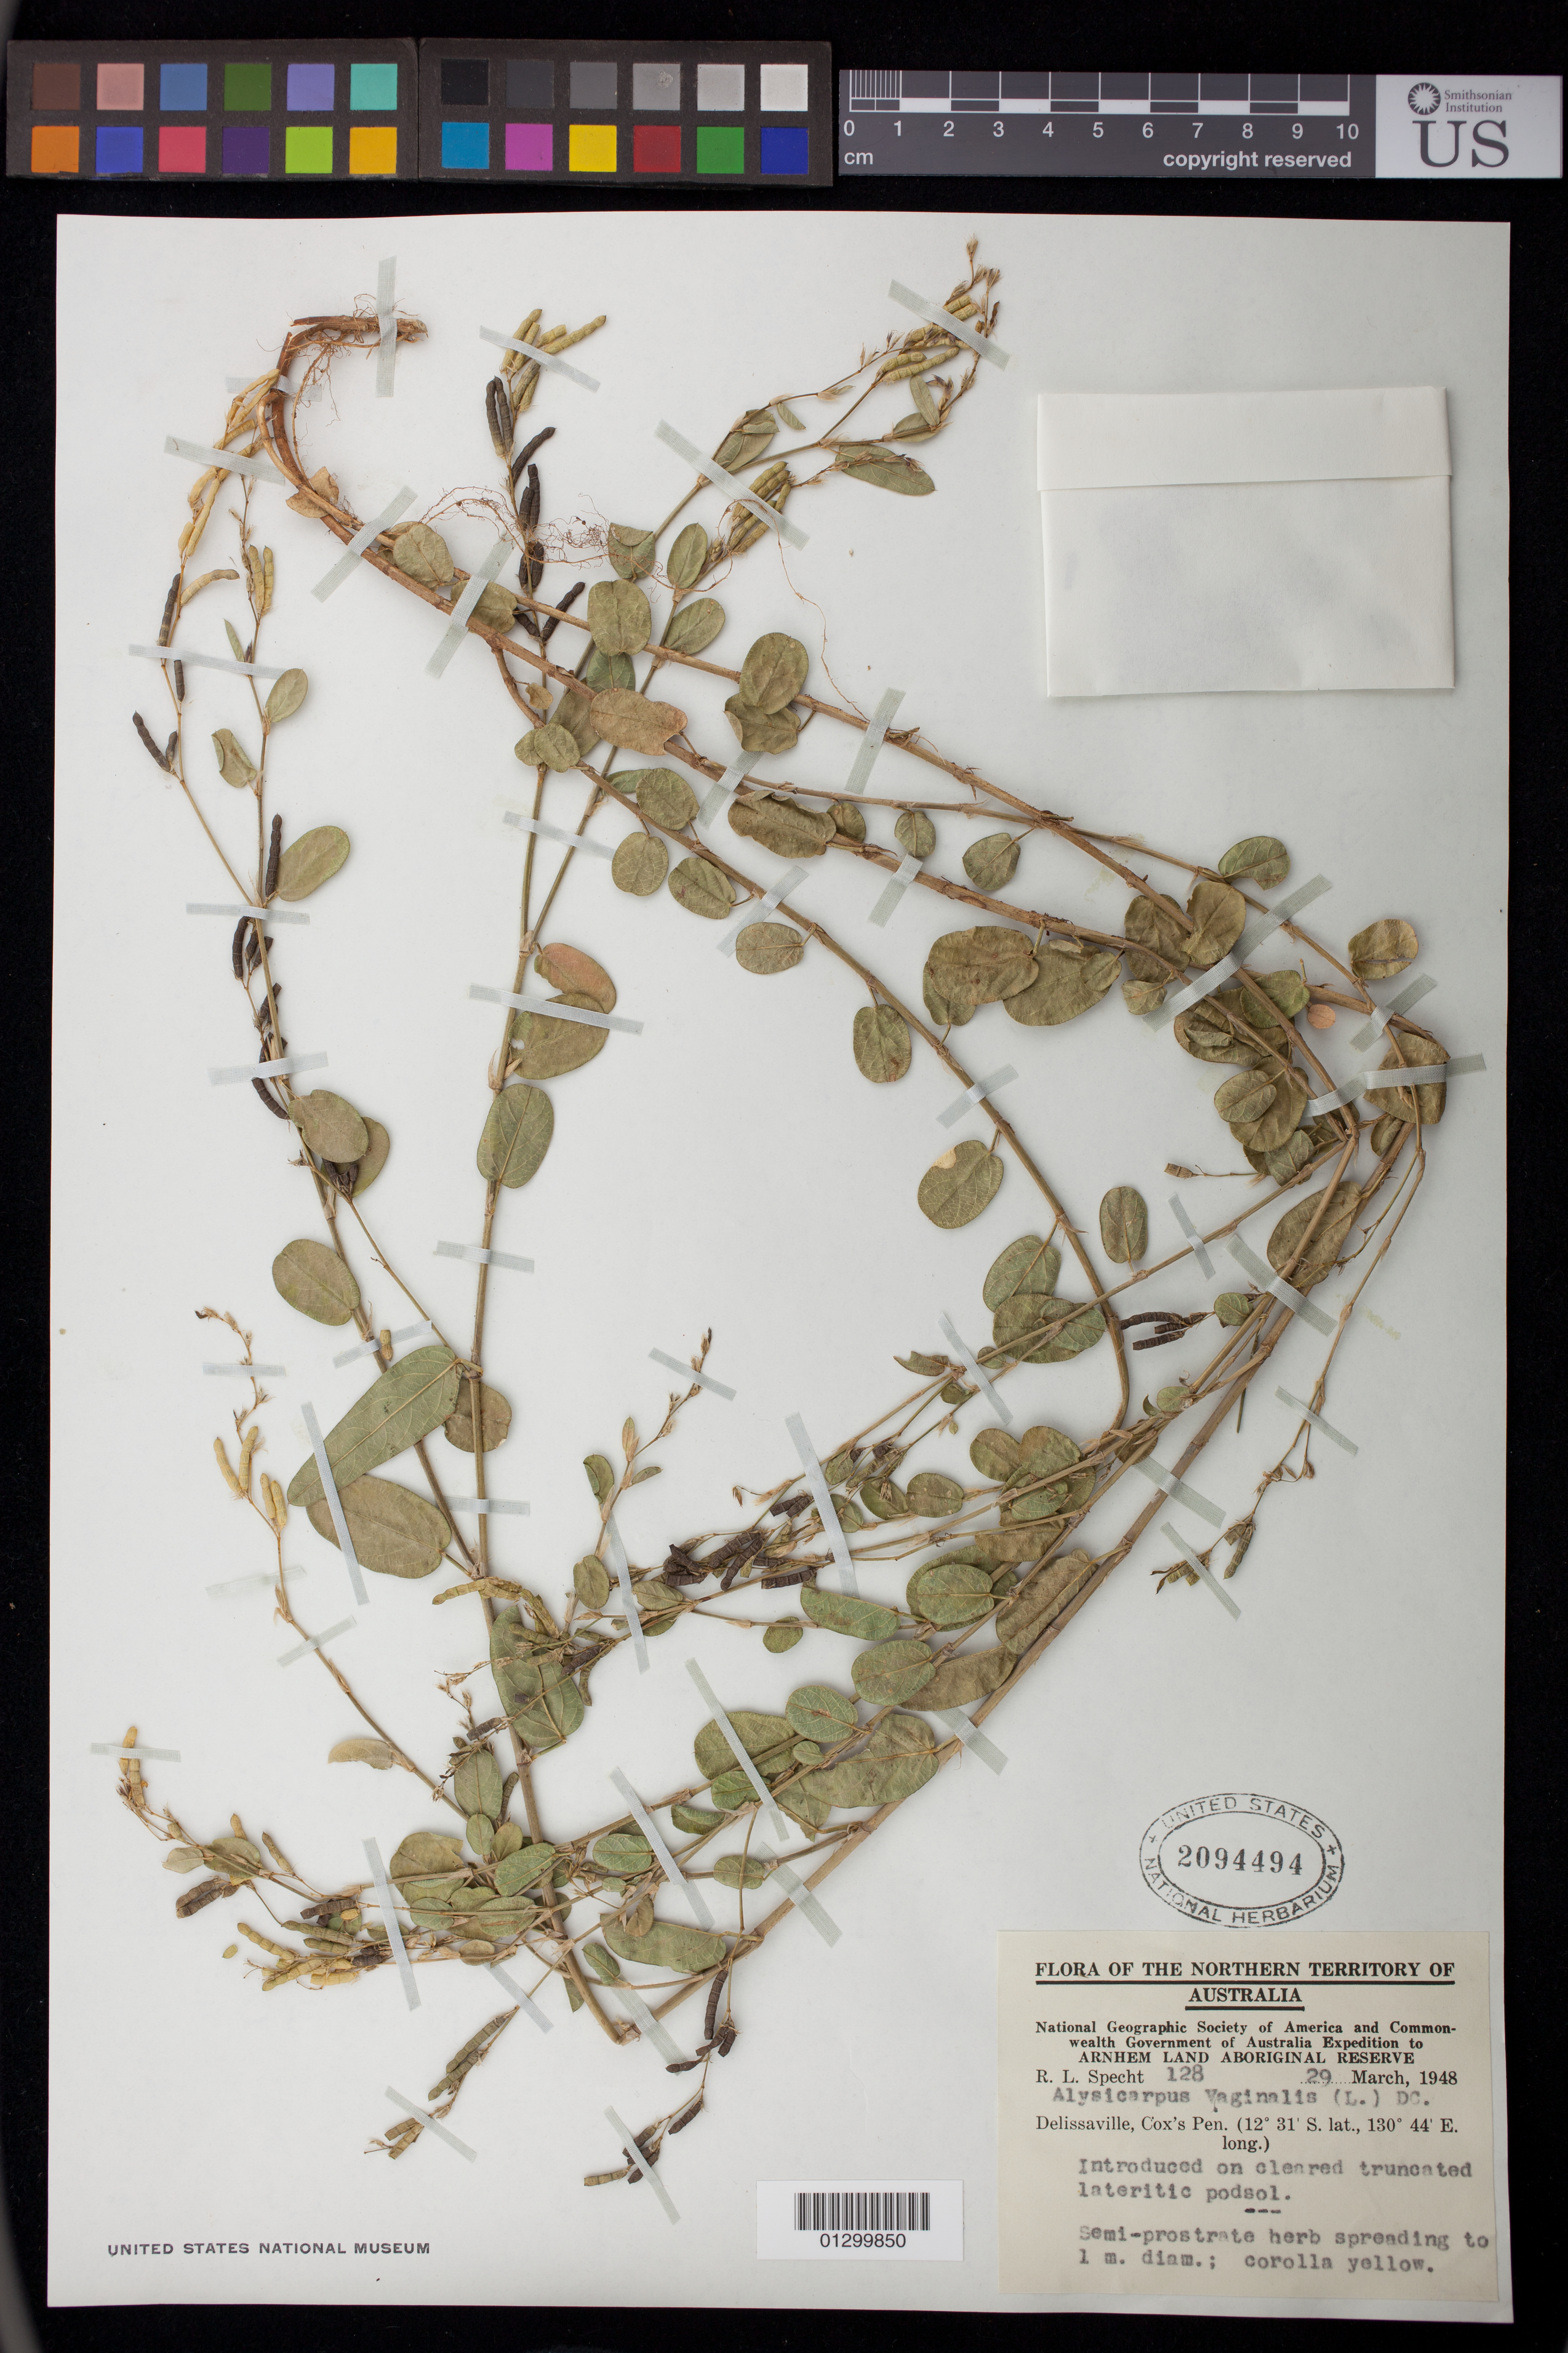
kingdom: Plantae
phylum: Tracheophyta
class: Magnoliopsida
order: Fabales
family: Fabaceae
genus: Alysicarpus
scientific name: Alysicarpus vaginalis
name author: (L.) DC.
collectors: R. L. Specht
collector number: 128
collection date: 1948-03-29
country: Australia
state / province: Northern Territory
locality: Delissaville, Cox's Pen, Arnhem Land Aboriginal Reserve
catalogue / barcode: US 2094494